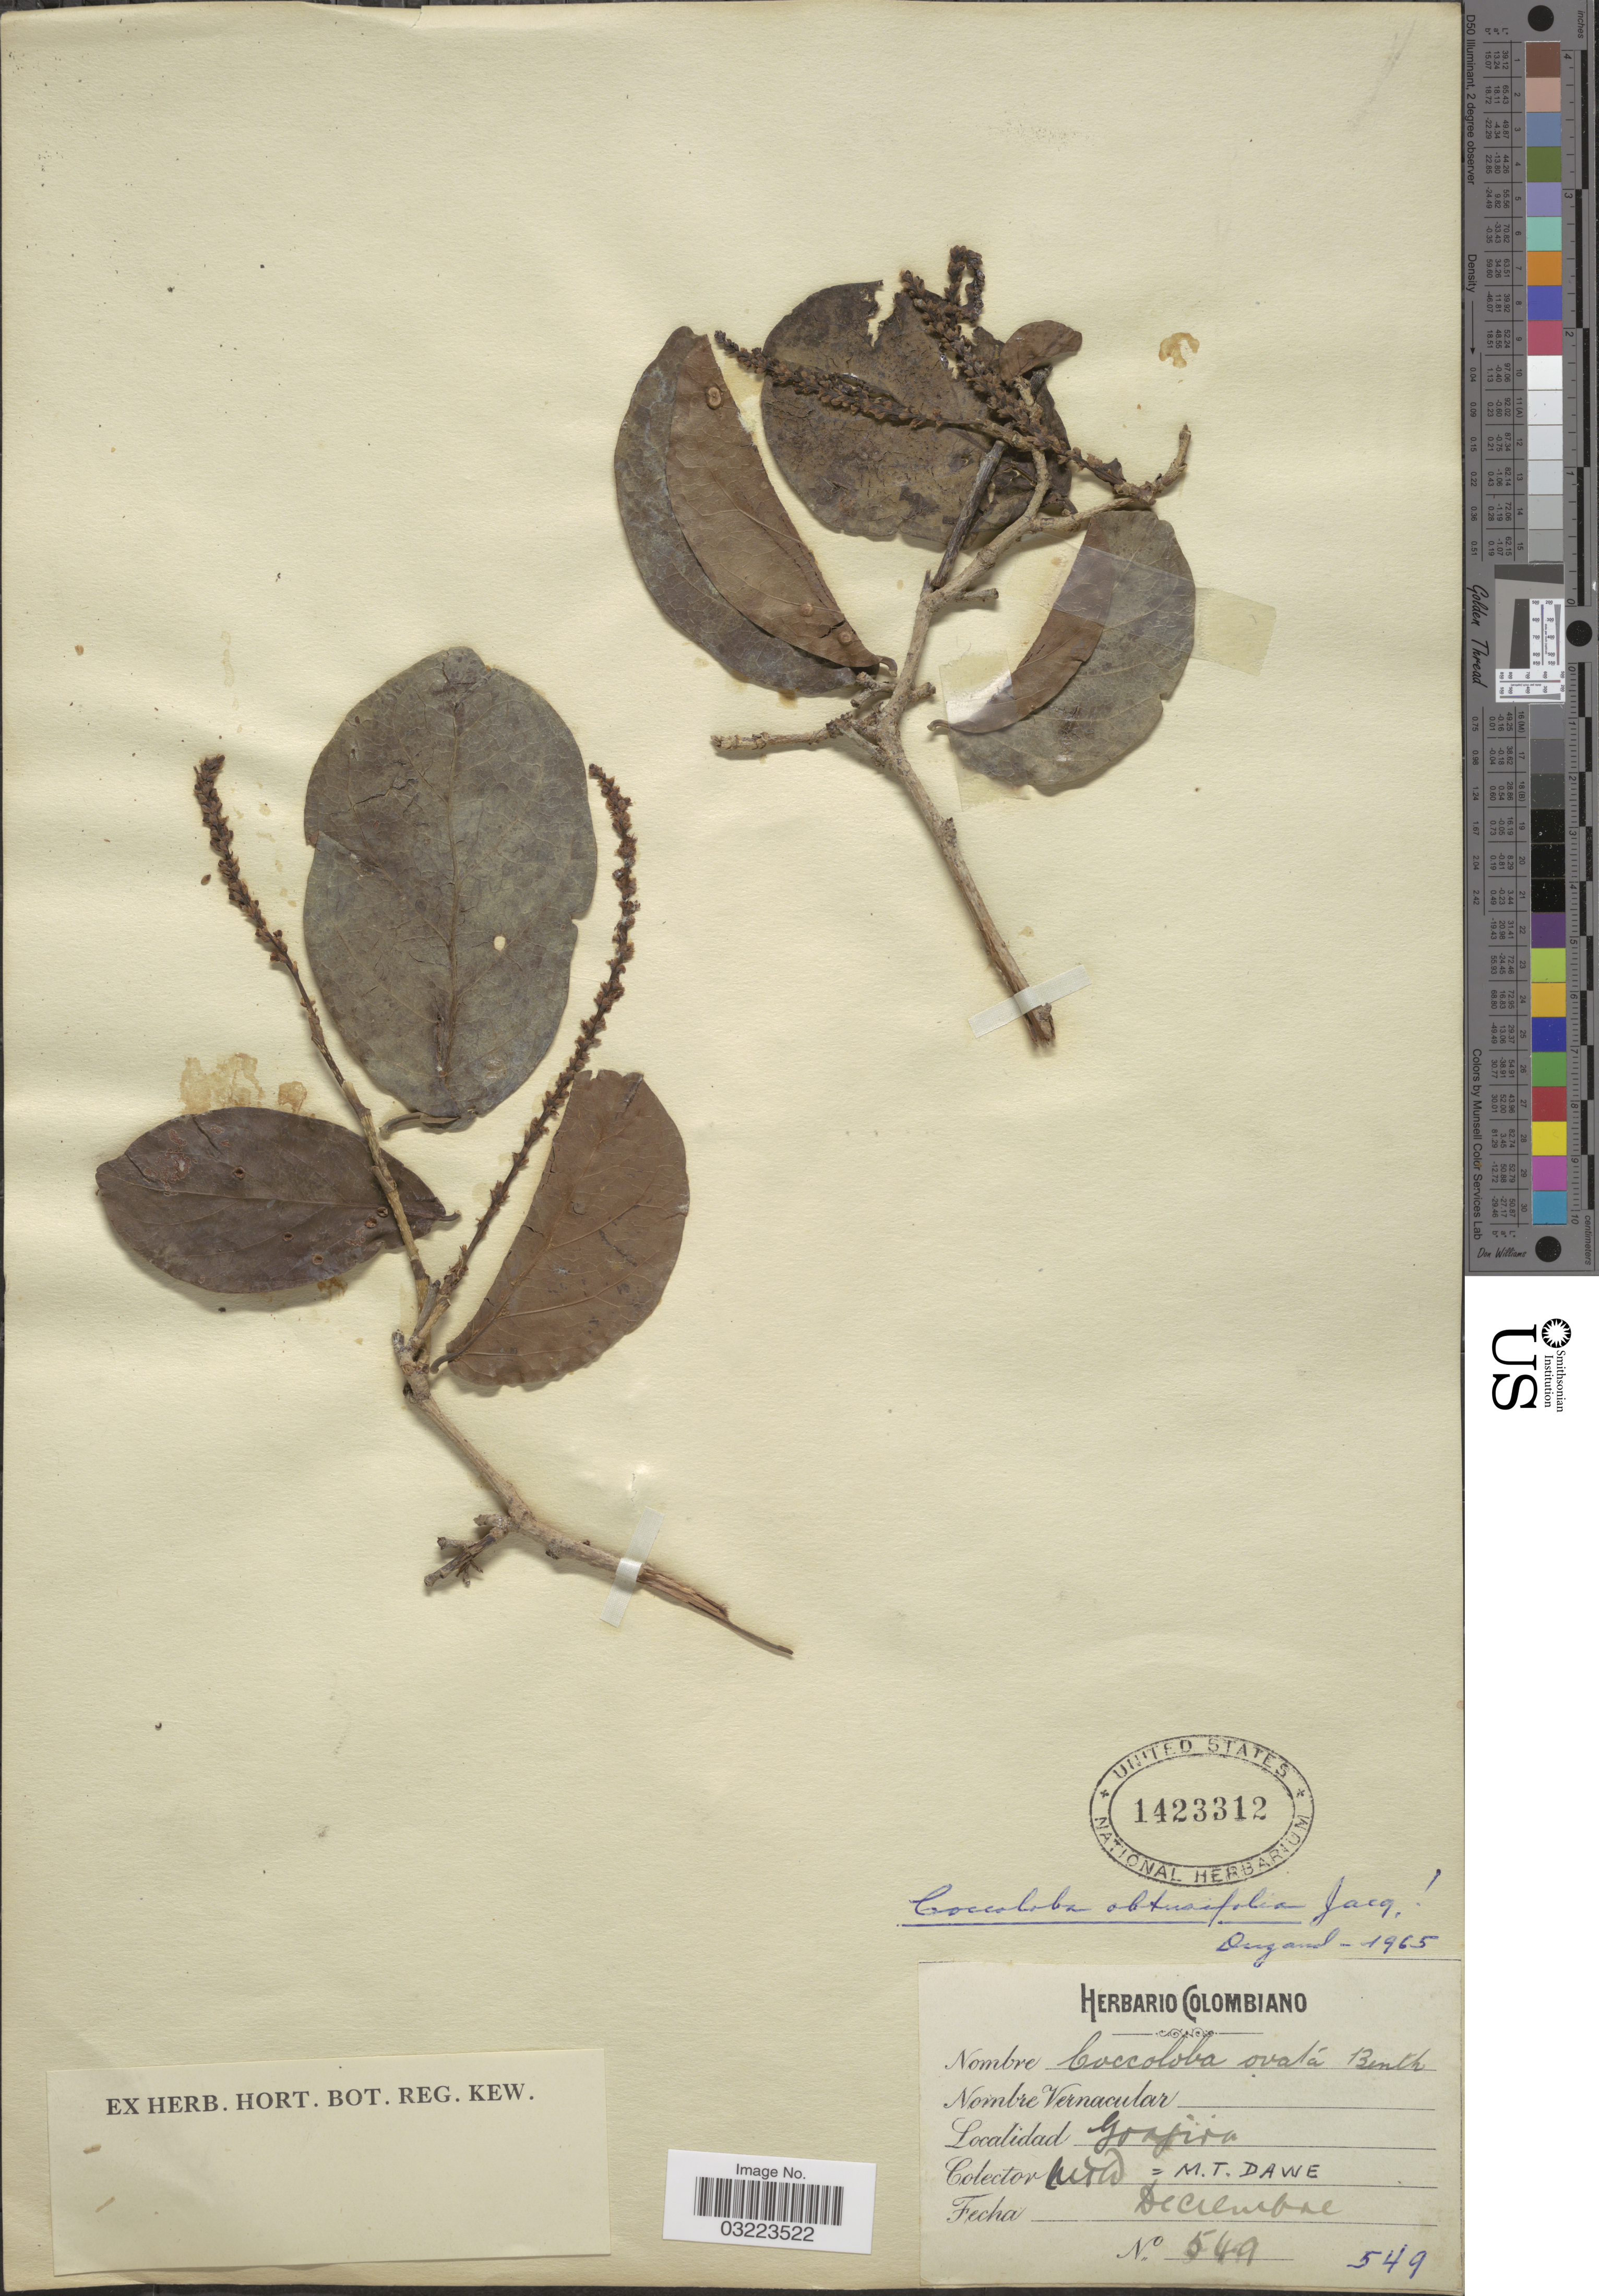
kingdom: Plantae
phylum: Tracheophyta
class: Magnoliopsida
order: Caryophyllales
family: Polygonaceae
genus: Coccoloba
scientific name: Coccoloba obtusifolia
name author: Jacq.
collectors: M. T. Dawe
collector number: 549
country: Colombia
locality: Goajira.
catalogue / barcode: US 1423312